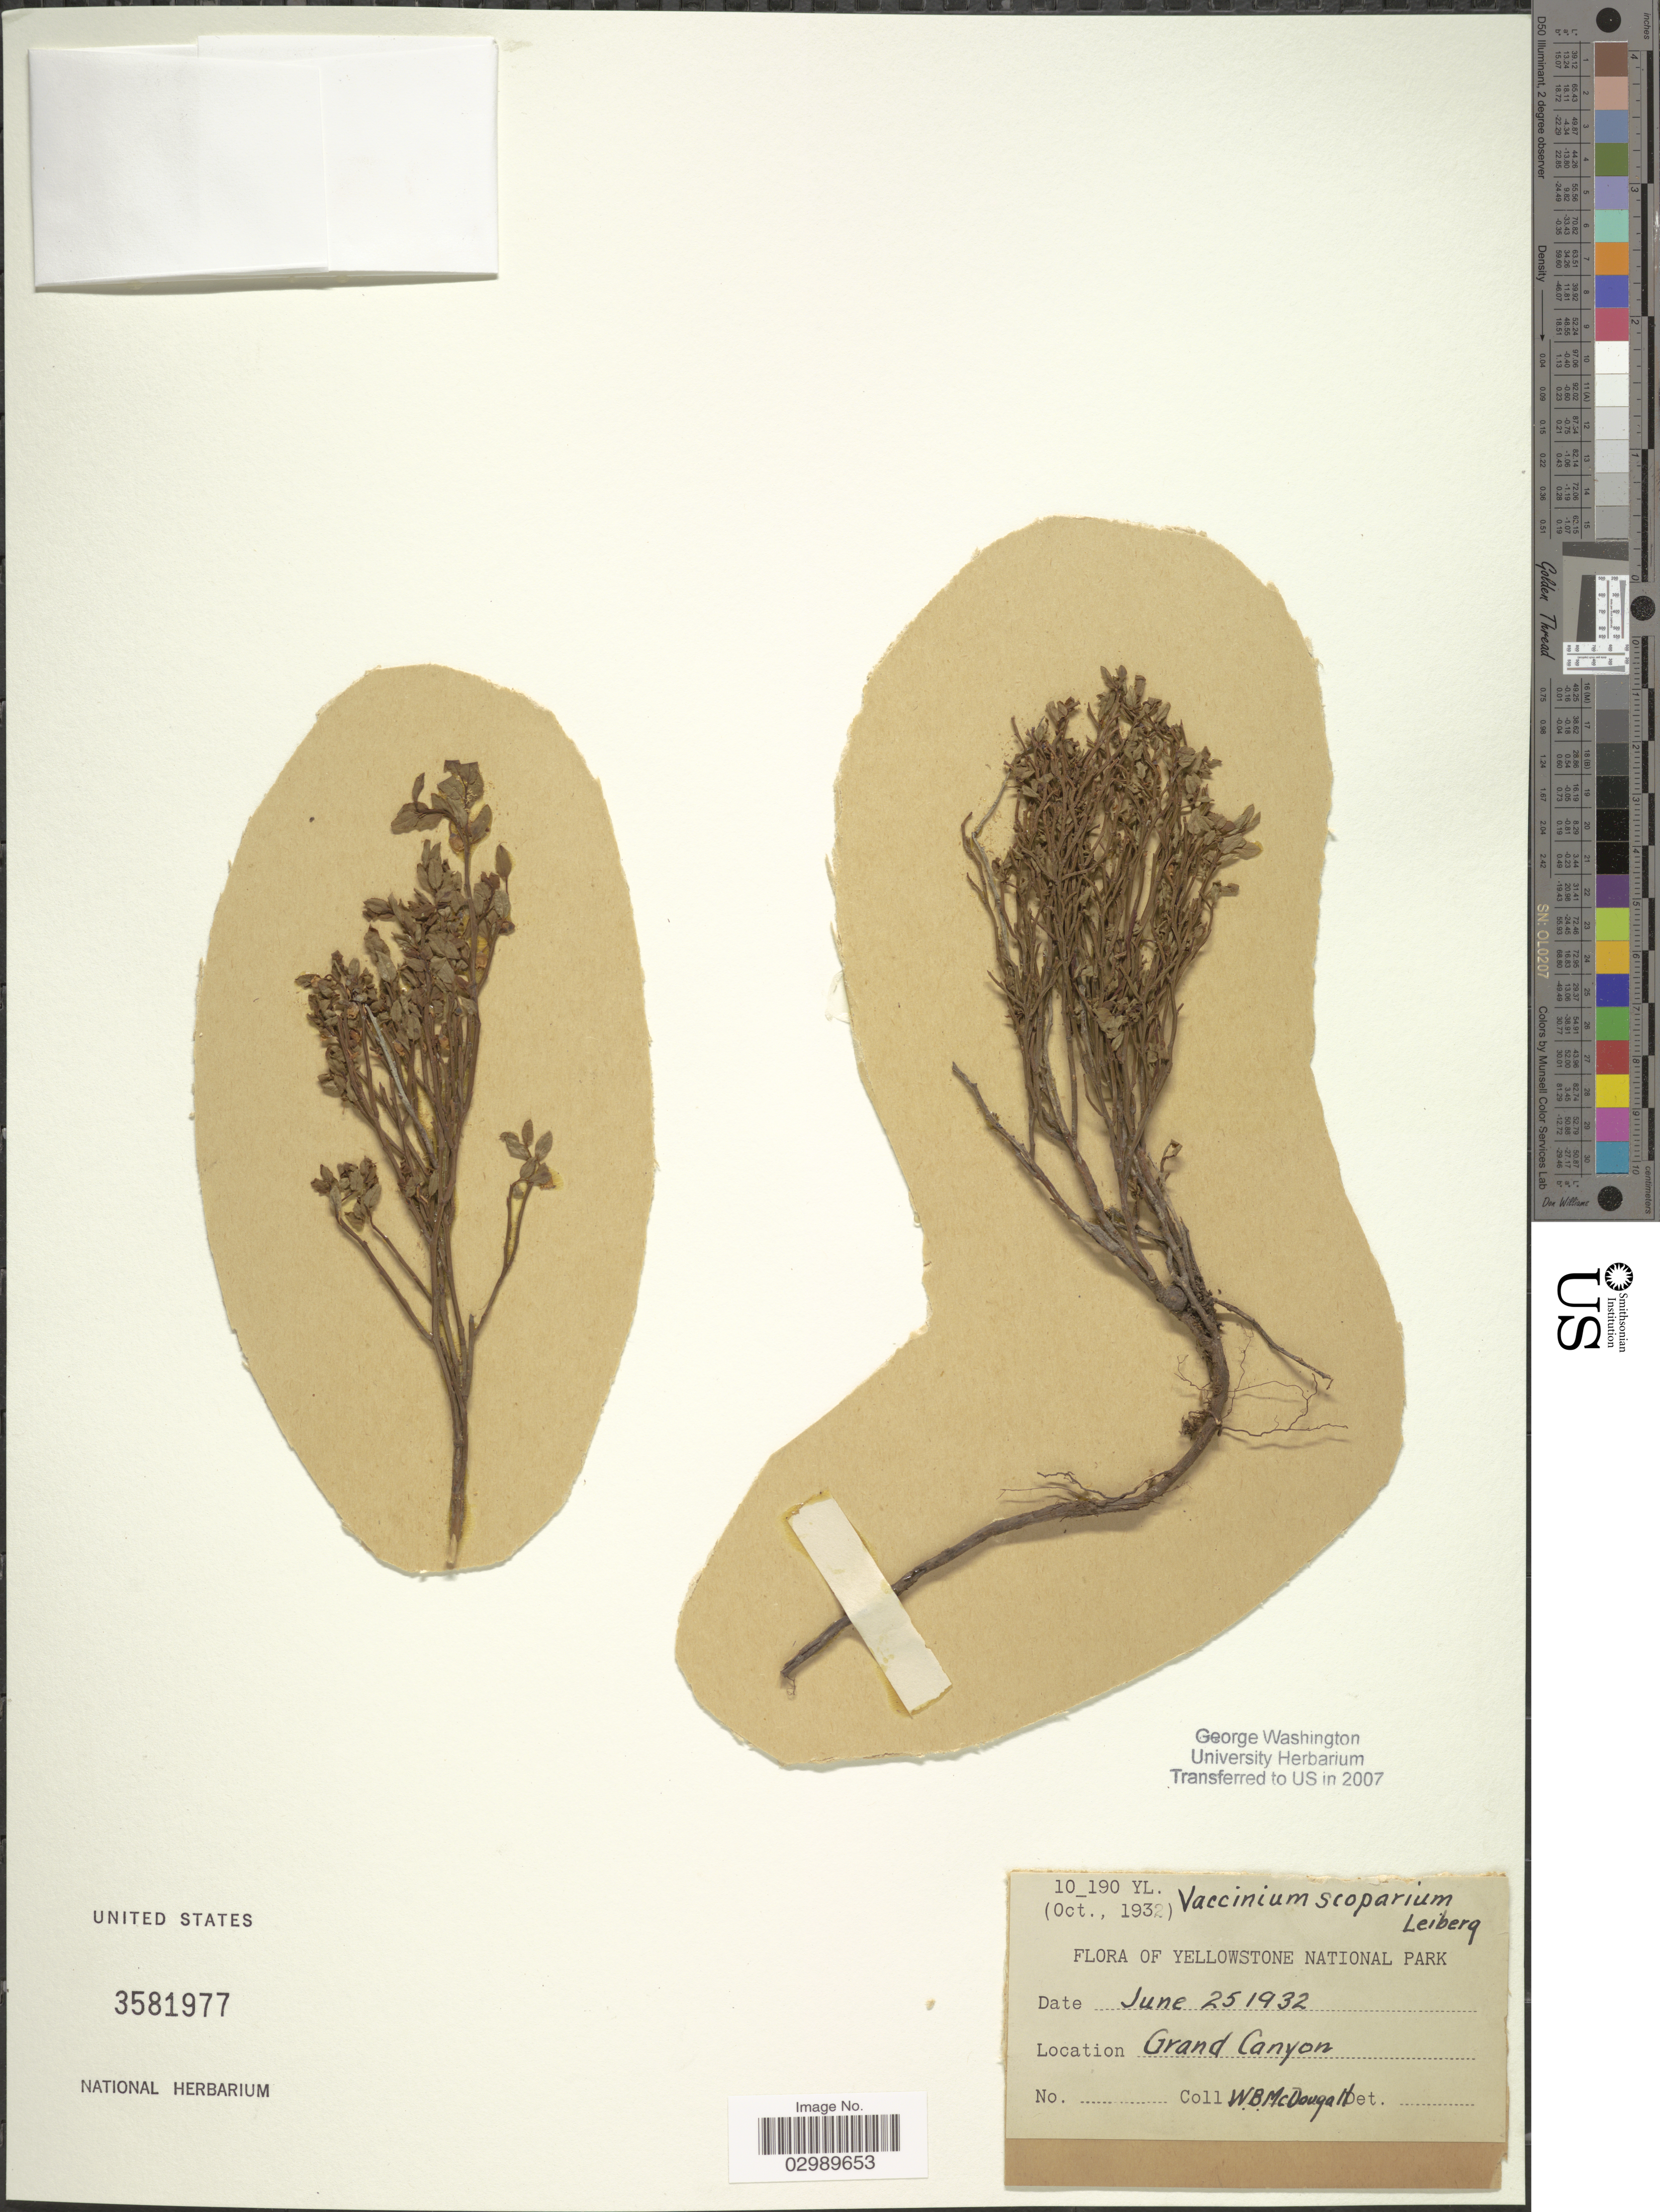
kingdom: Plantae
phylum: Tracheophyta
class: Magnoliopsida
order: Ericales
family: Ericaceae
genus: Vaccinium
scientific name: Vaccinium scoparium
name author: Leiberg ex Coville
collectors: W. B. McDougall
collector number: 10_190YL?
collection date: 1932-06-25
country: United States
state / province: Wyoming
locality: Yellowstone National Park. Grand Canyon.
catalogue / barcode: US 3581977